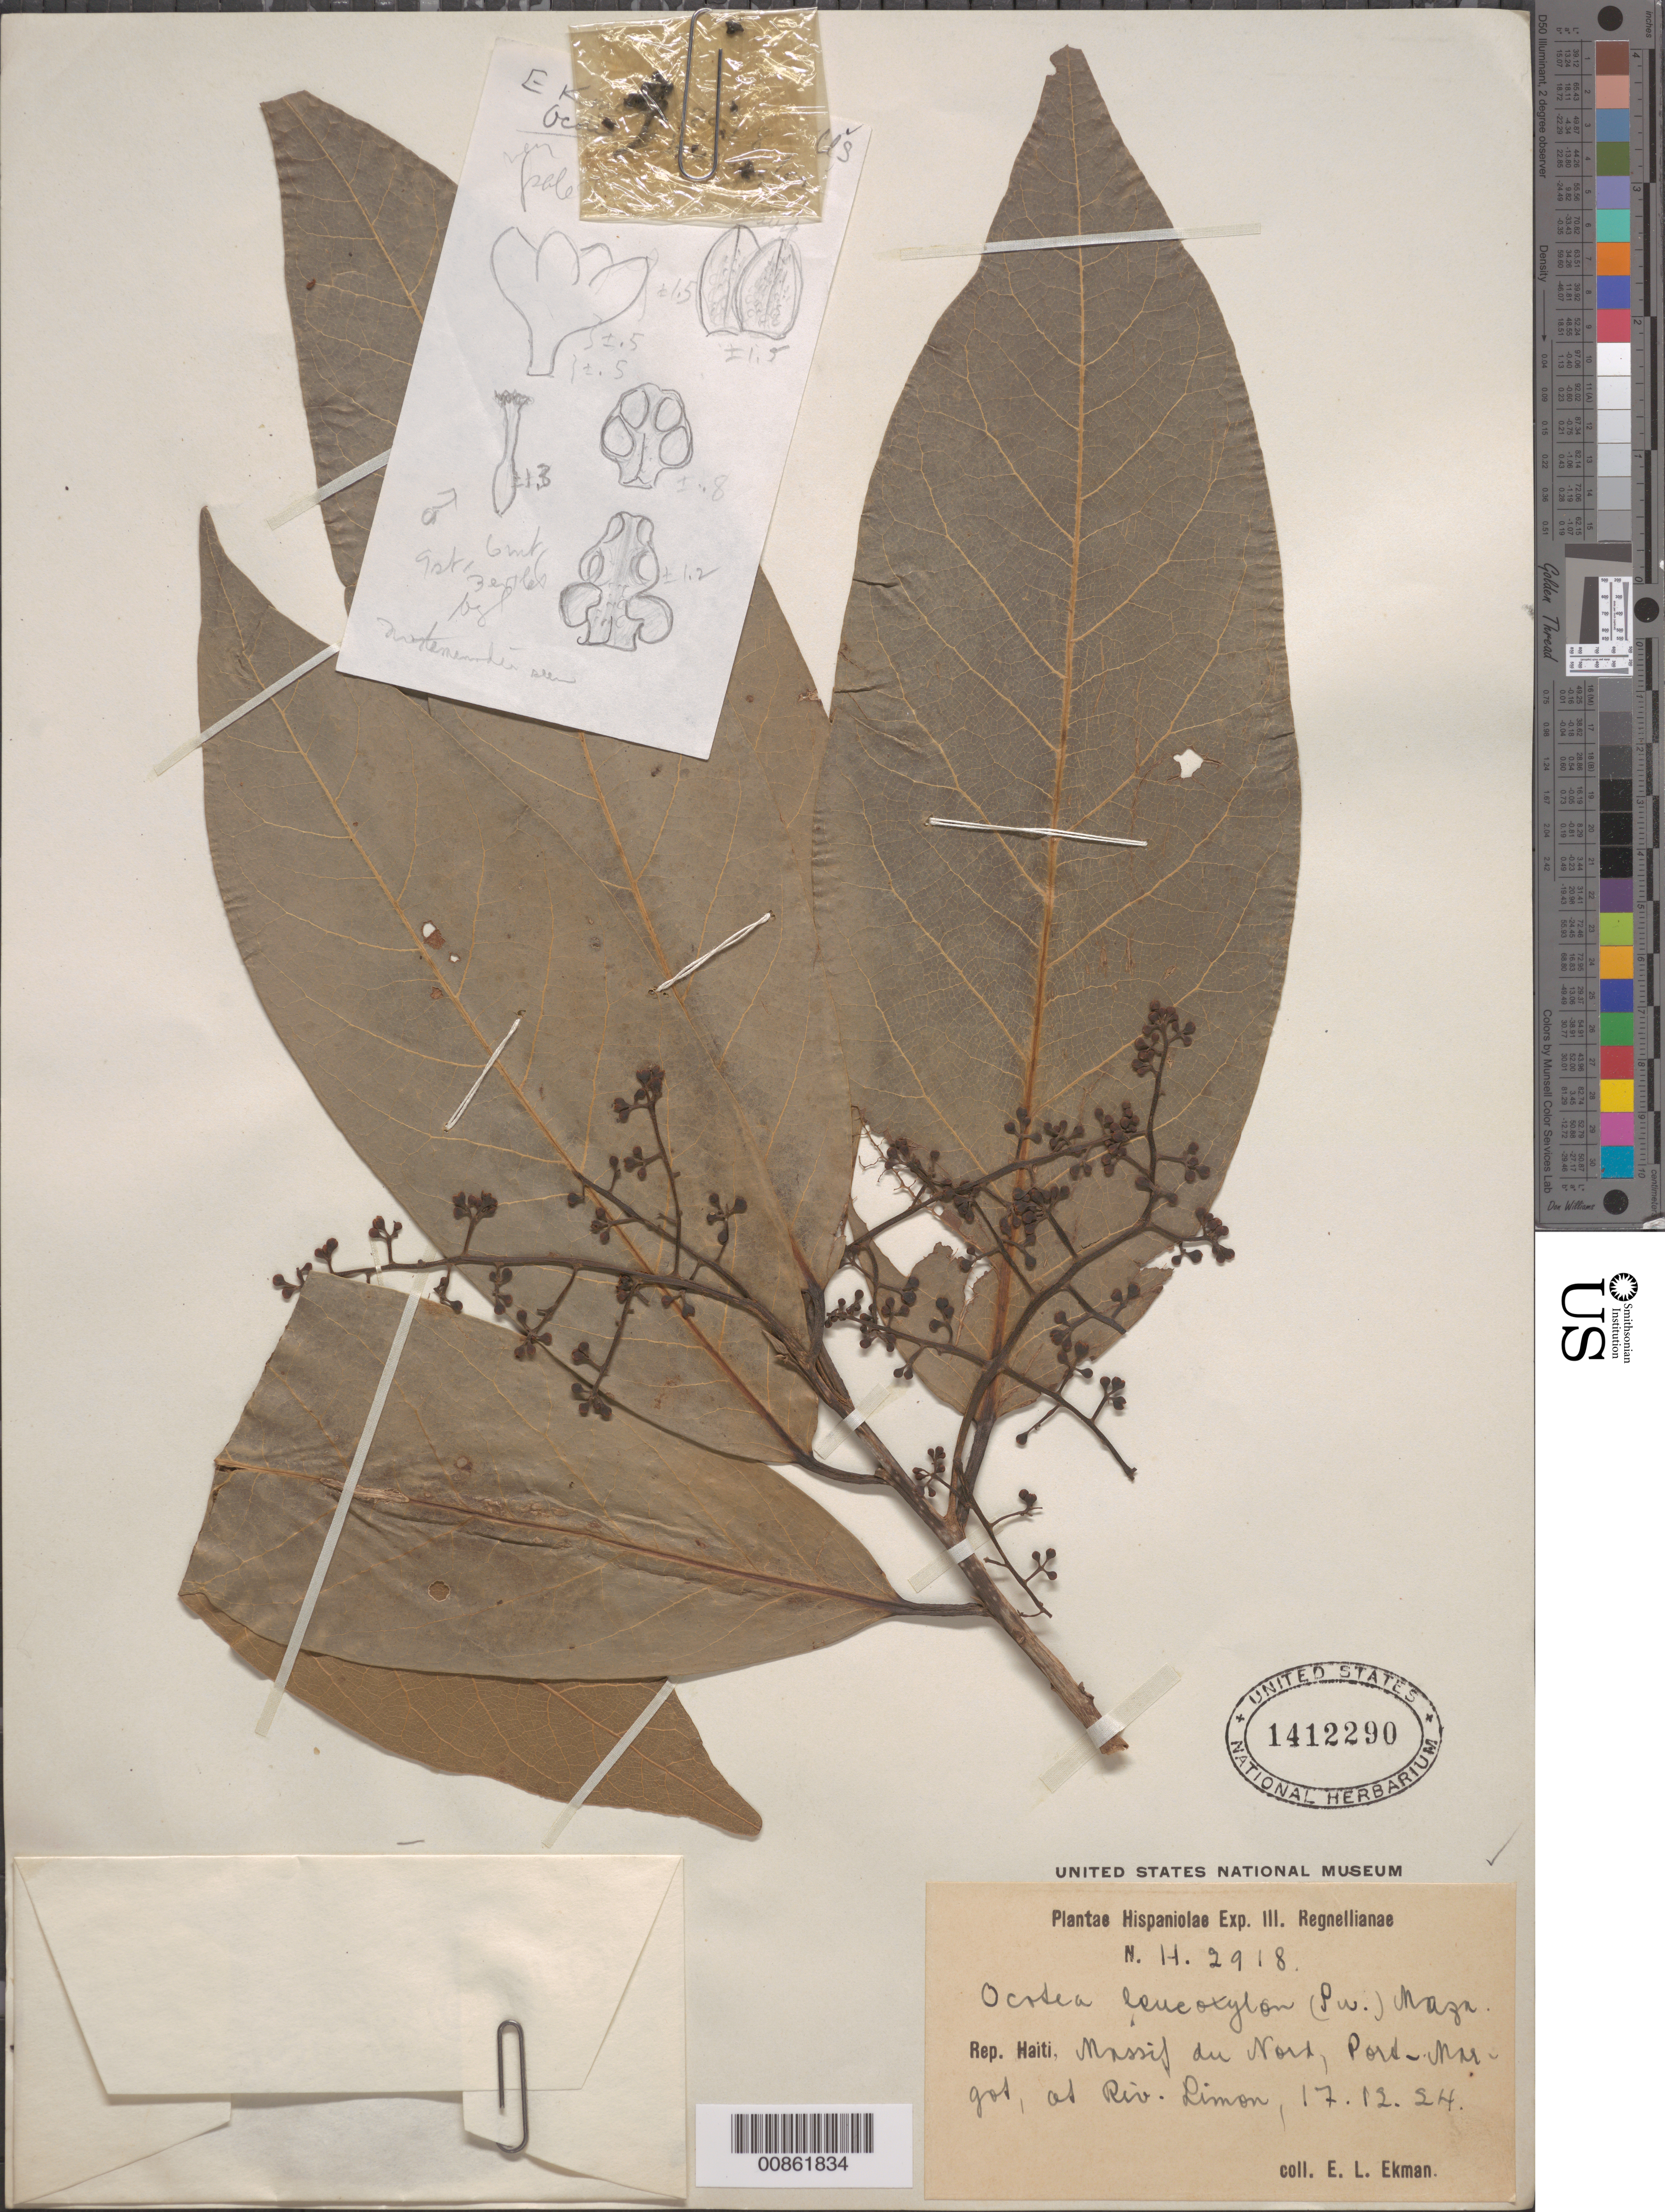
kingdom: Plantae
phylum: Tracheophyta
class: Magnoliopsida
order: Laurales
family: Lauraceae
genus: Ocotea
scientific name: Ocotea leucoxylon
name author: (Sw.) Laness.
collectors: E. L. Ekman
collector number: H 2918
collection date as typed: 17 Dec 1924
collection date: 1924-12-17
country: Haiti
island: Hispaniola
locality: Massif du Nord, Port-Margot, at Riv. Limon.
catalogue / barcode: US 1412290